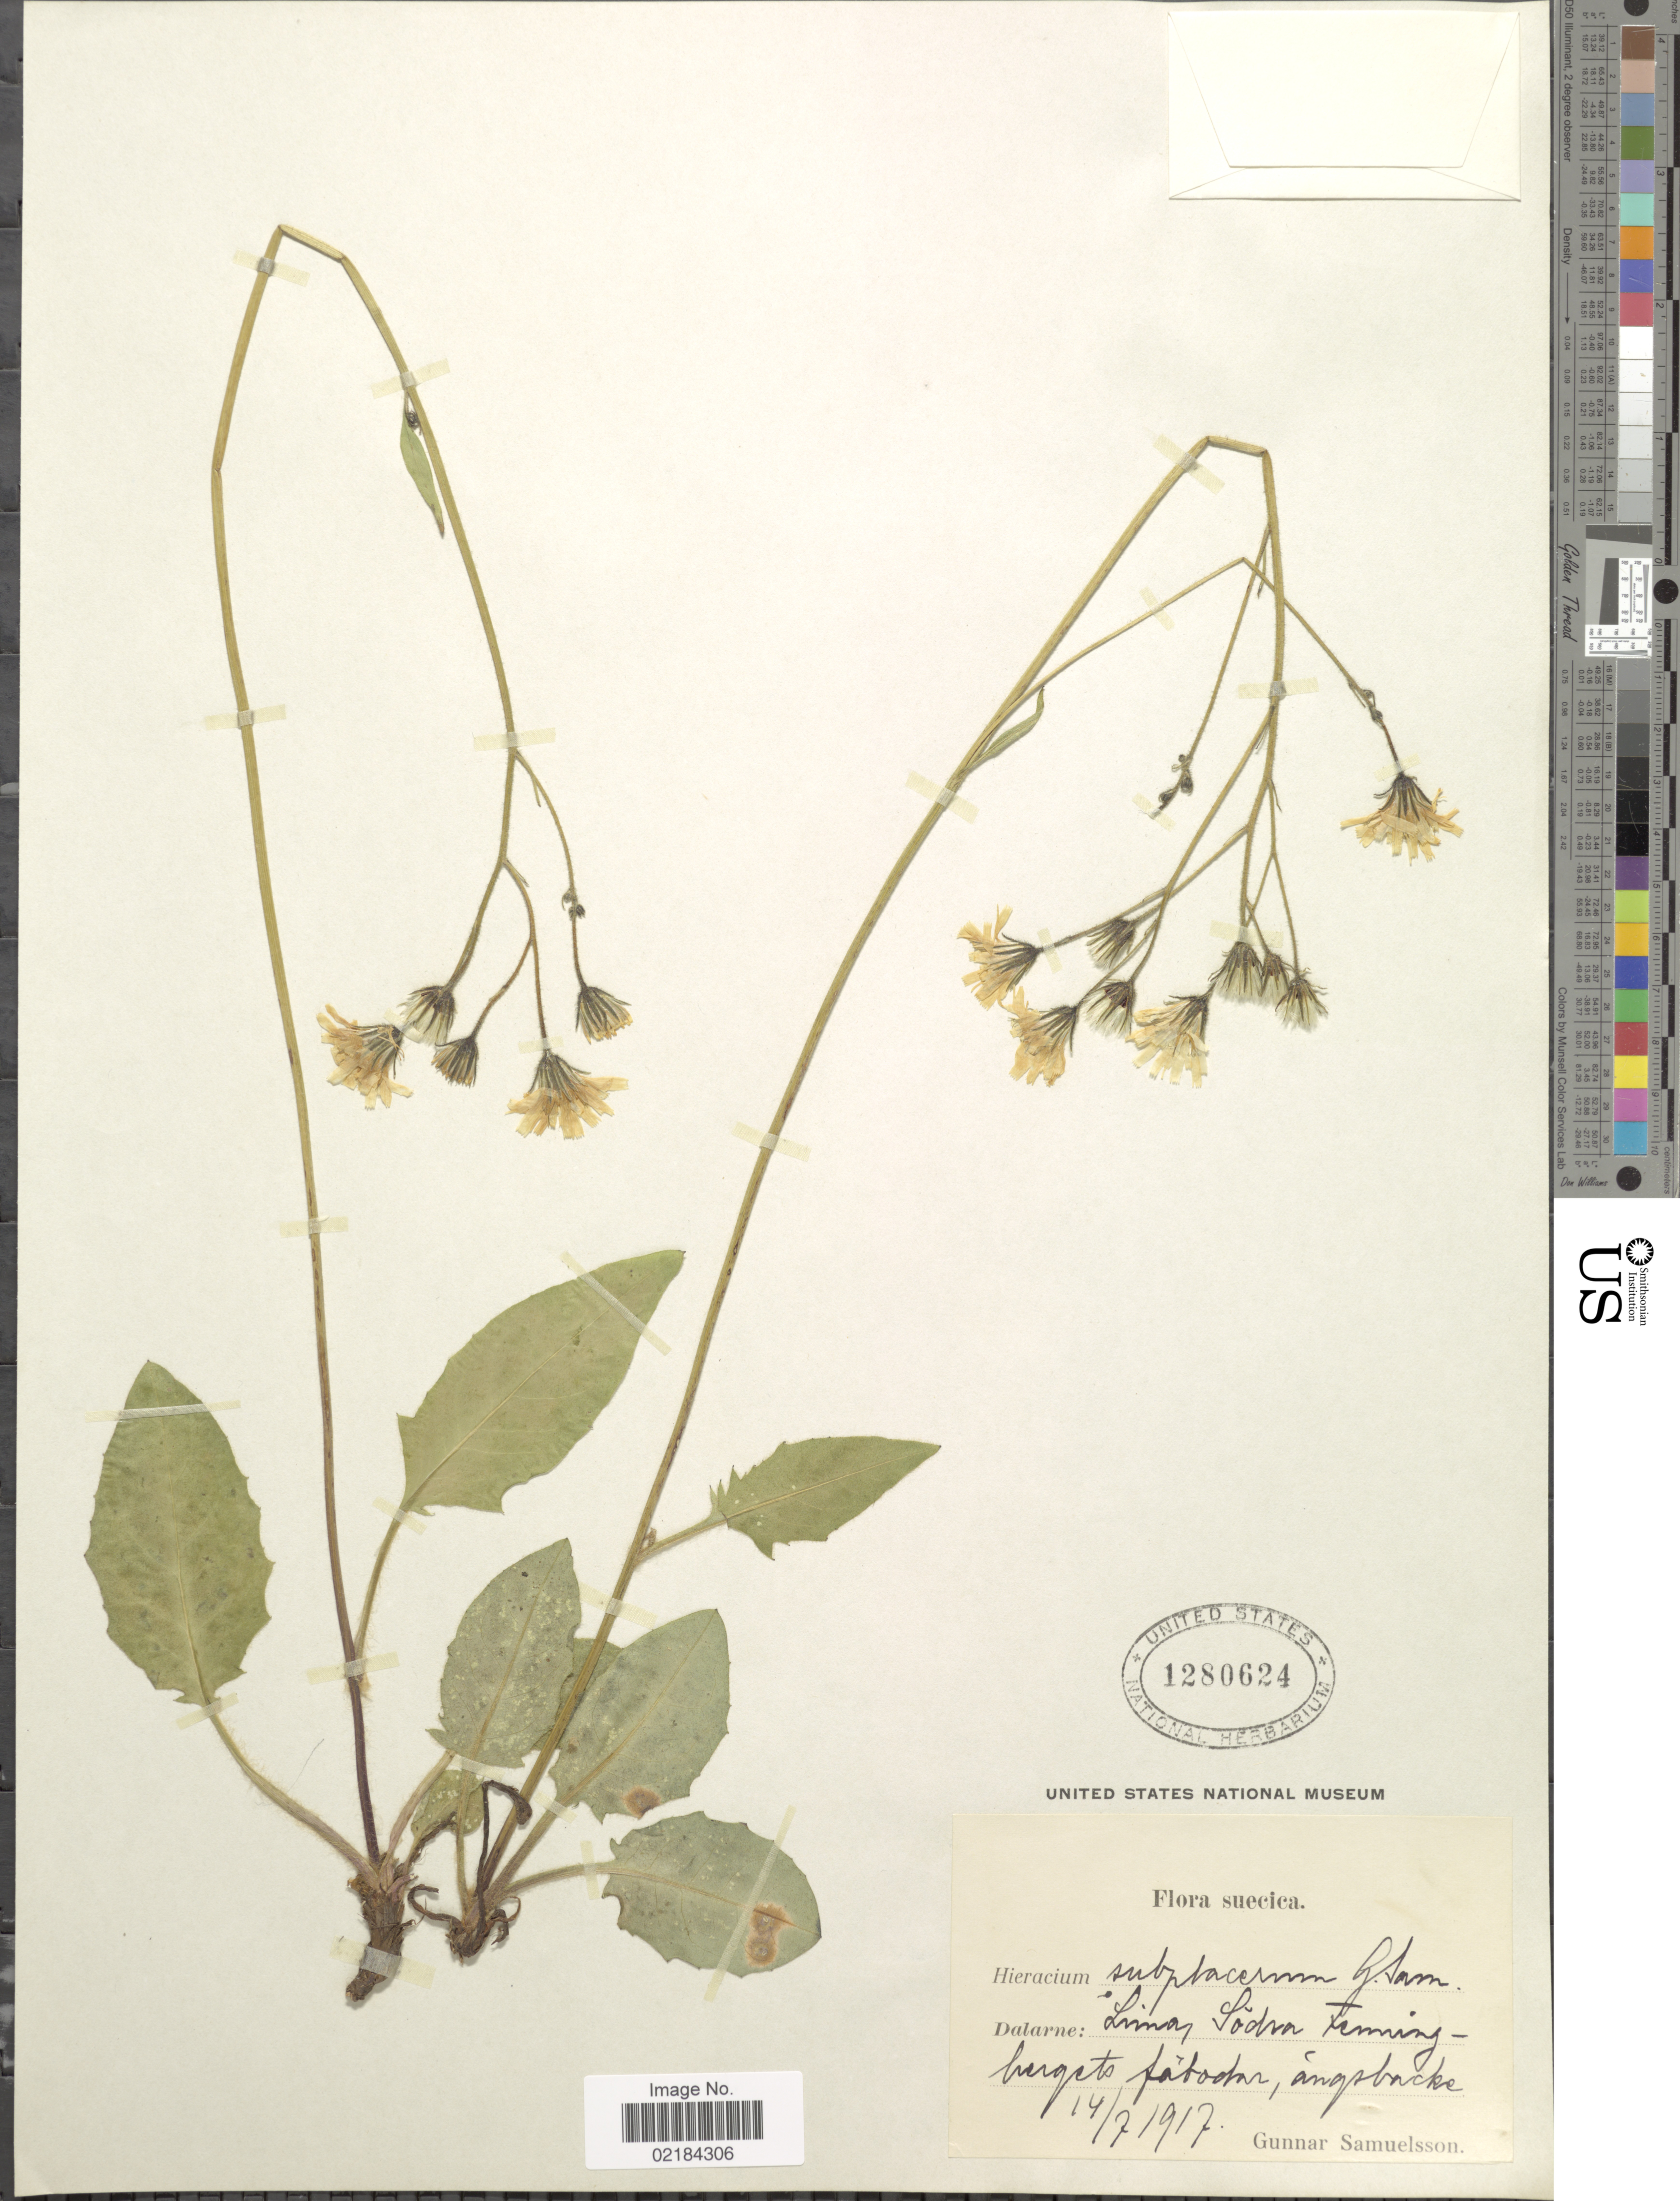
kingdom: Plantae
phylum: Tracheophyta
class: Magnoliopsida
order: Asterales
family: Asteraceae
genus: Hieracium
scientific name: Hieracium subplacerum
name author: Sam.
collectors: G. Samuelsson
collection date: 1917-07-14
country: Sweden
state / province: Dalarna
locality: Suecica. Dalarne: Lima, Södra Fenningberget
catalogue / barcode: US 1280624